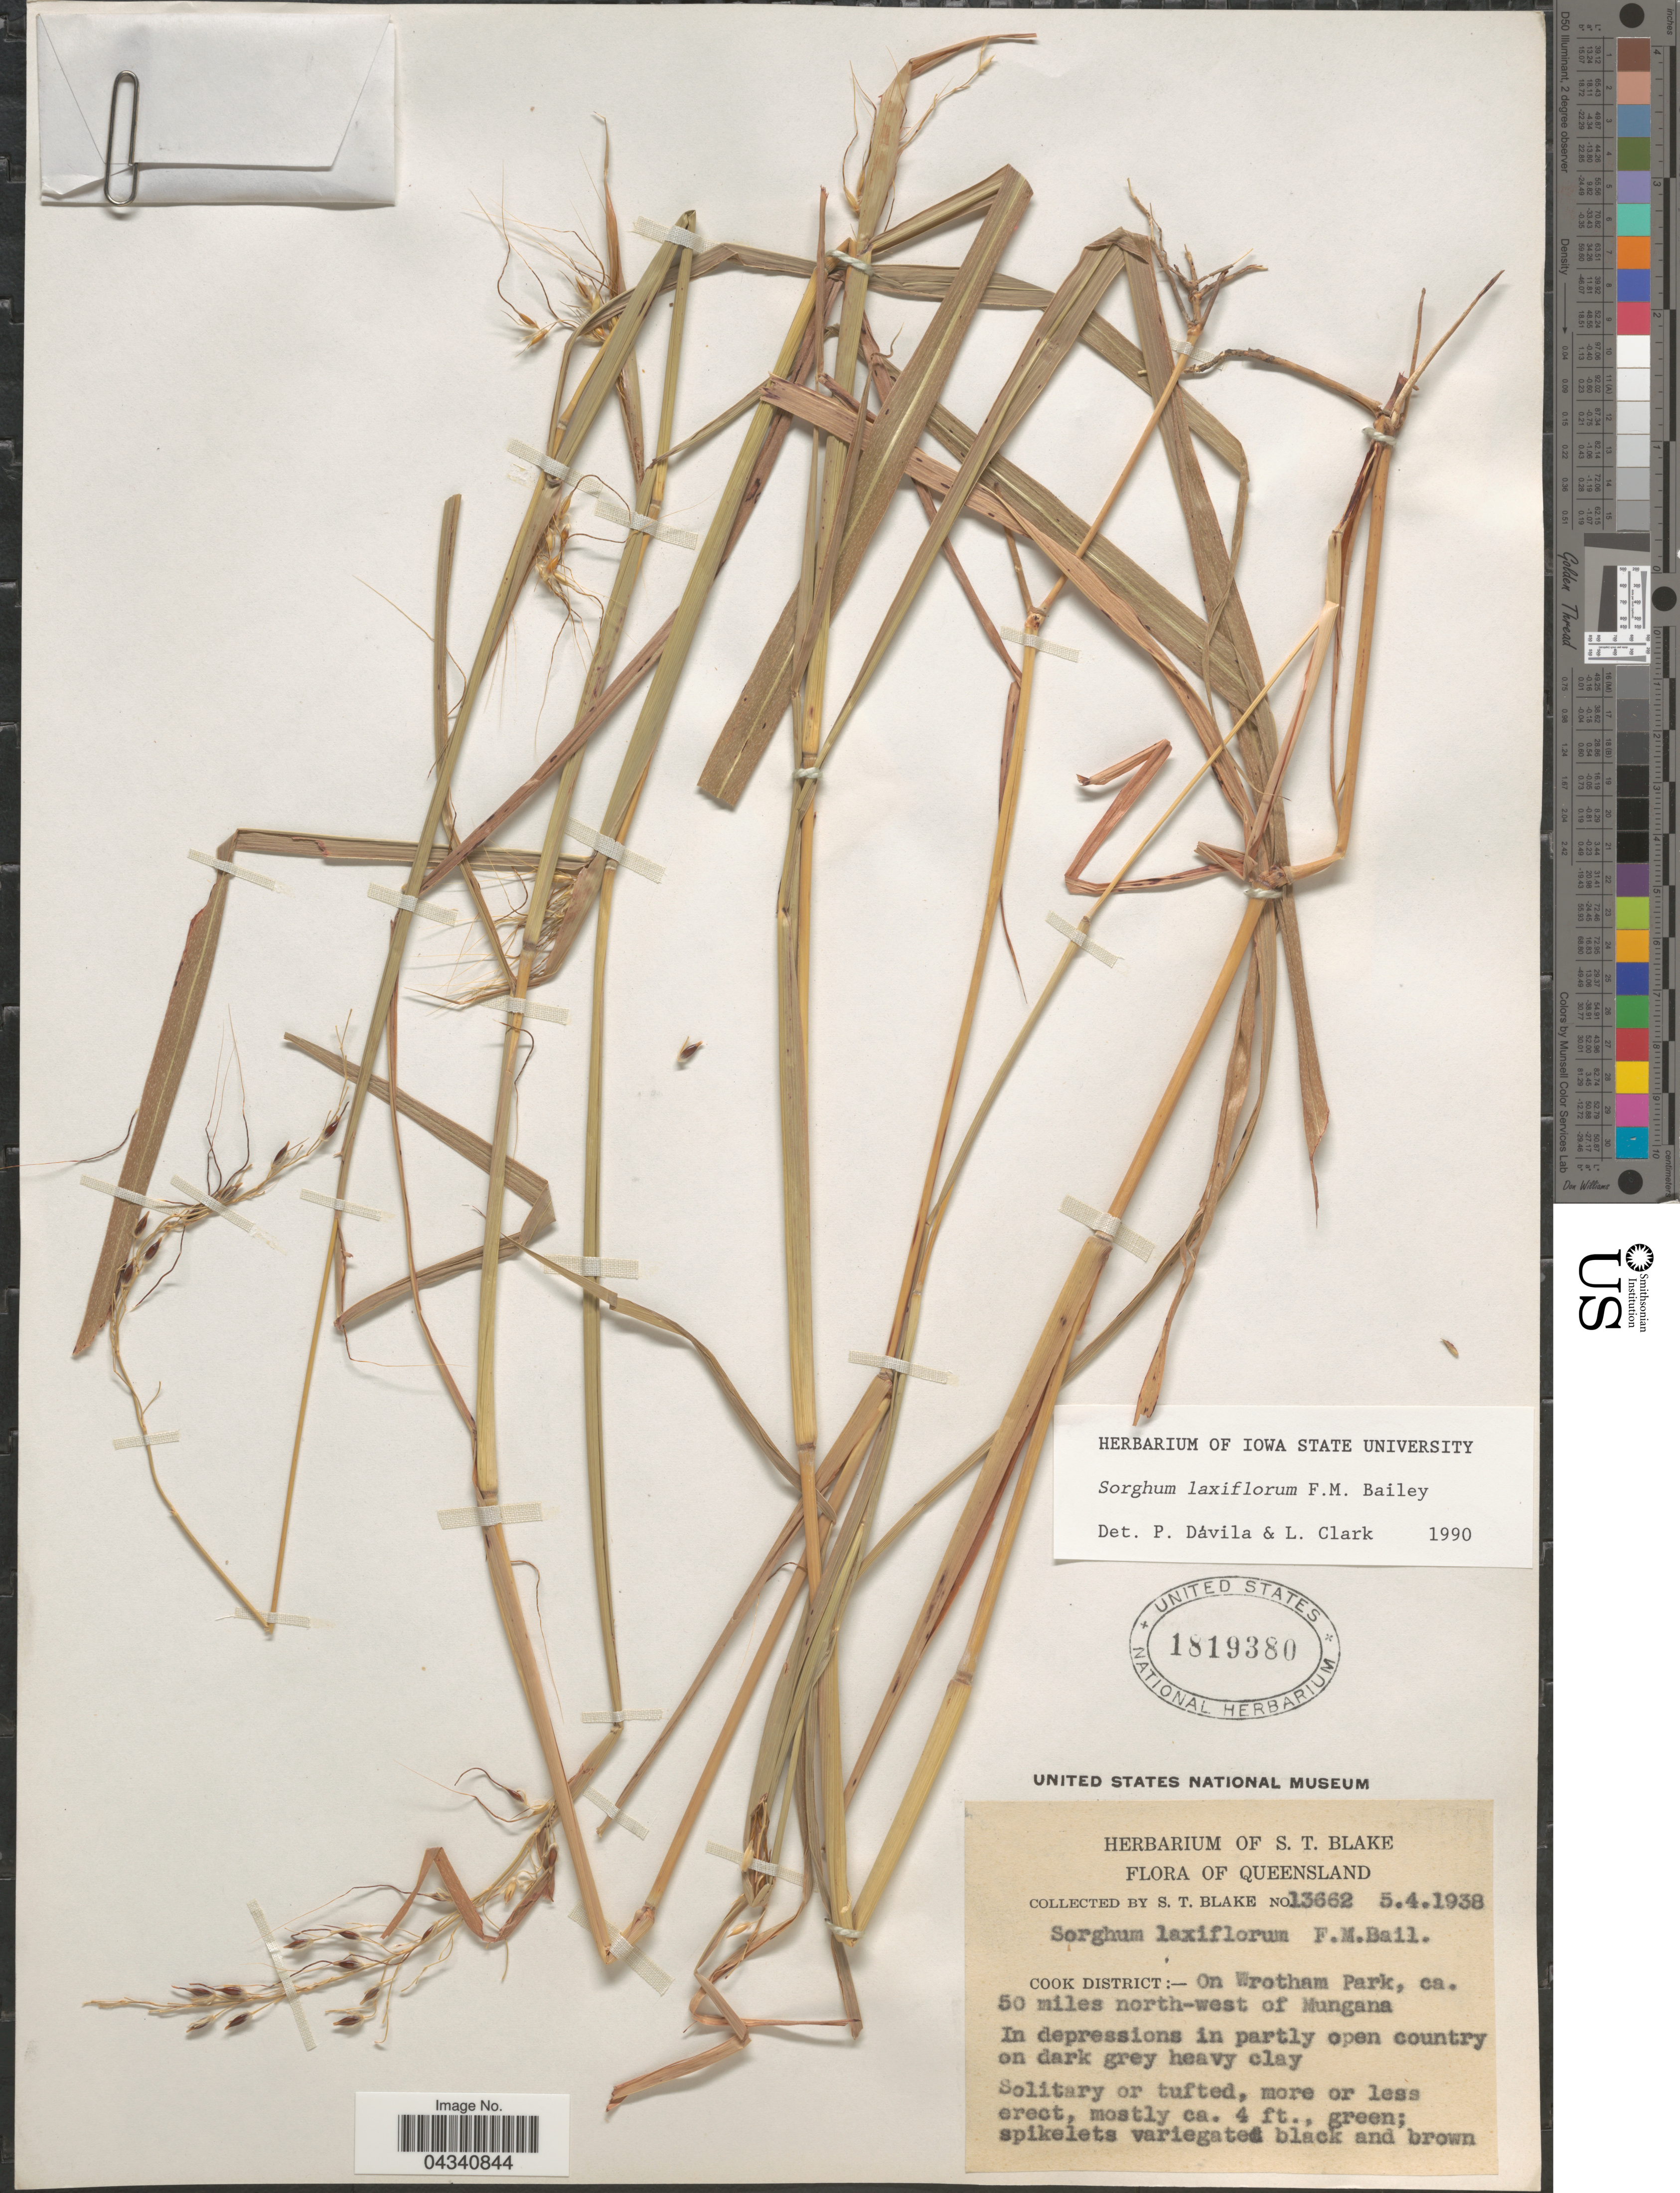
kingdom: Plantae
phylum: Tracheophyta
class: Liliopsida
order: Poales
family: Poaceae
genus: Sorghum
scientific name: Sorghum laxiflorum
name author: F.M. Bailey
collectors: S. T. Blake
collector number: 13662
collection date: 1938-04-05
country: Australia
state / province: Queensland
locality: Cook District: - On Wrotham Park, ca. 50 miles north-west of Mungana.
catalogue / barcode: US 1819380